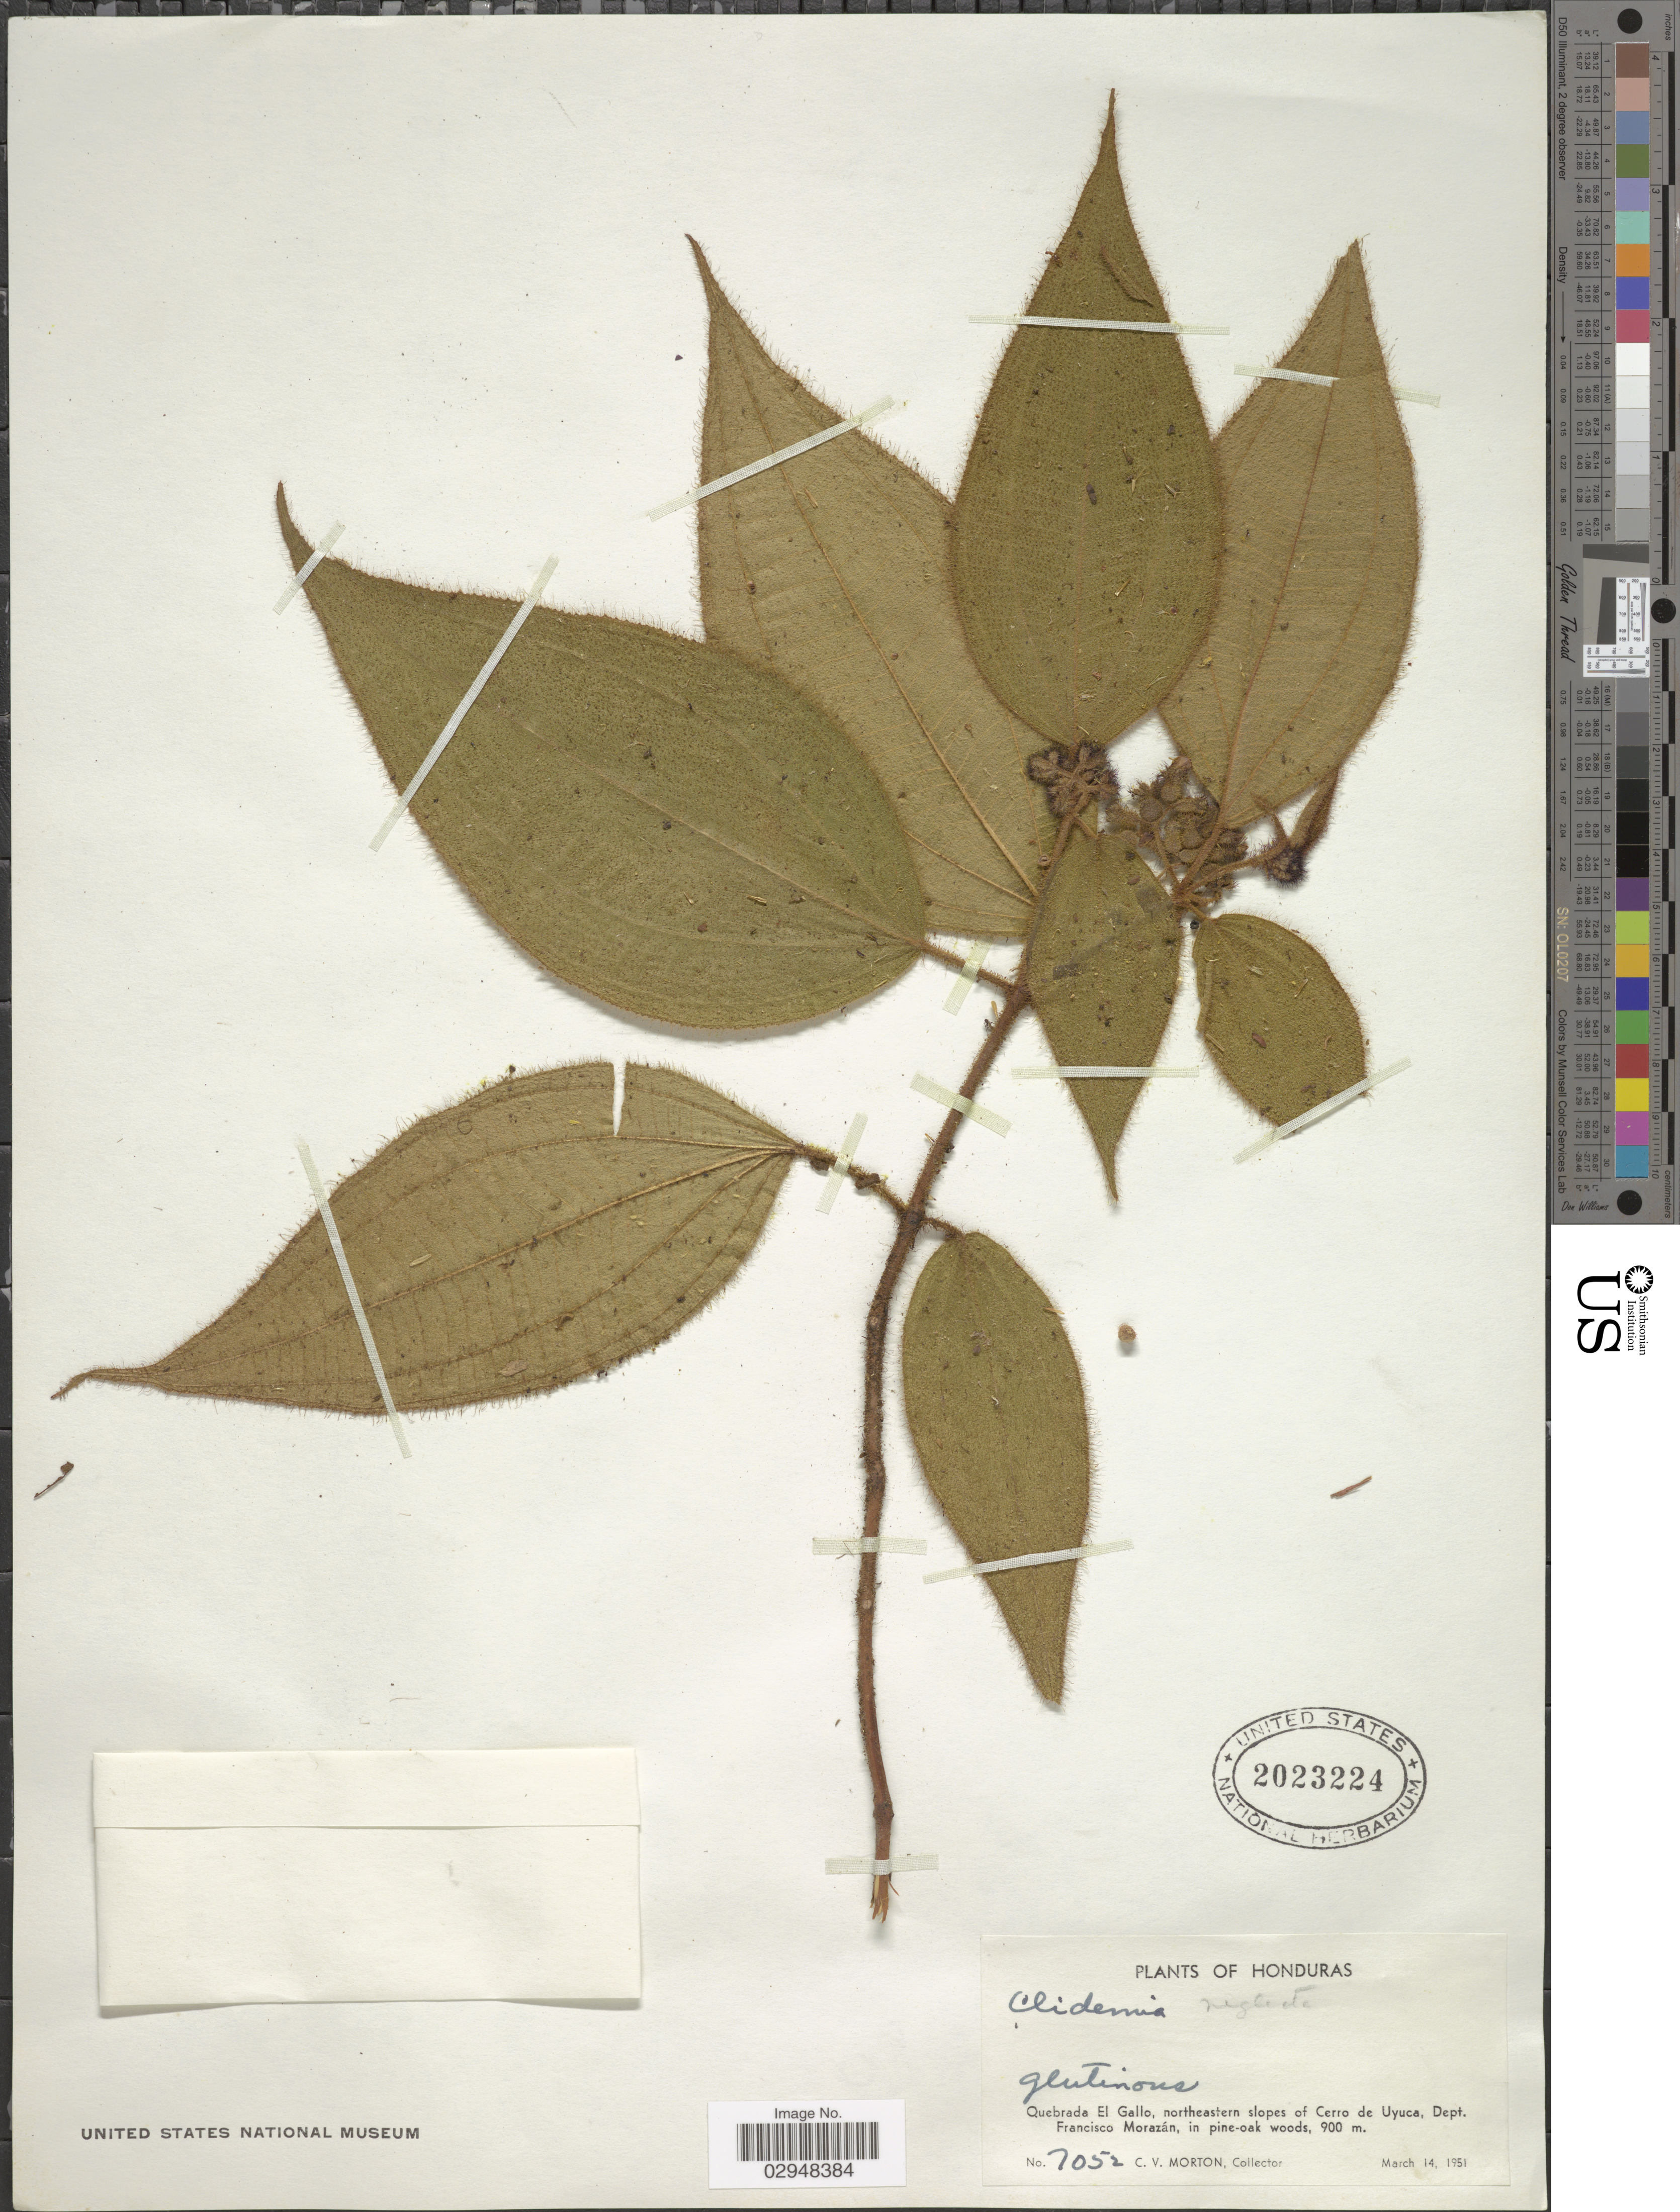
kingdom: Plantae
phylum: Tracheophyta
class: Magnoliopsida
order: Myrtales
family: Melastomataceae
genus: Miconia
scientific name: Miconia dependens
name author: (DC.) Judd & Maguire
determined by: Ferreira-Alves, R.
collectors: C. V. Morton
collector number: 7052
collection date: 1951-03-14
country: Honduras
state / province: Fco. Morazán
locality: Quebrada El Gallo, northeastern slopes of Cerro de Uyuca, Dept. Francisco Morazán.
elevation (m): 900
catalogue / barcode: US 2023224